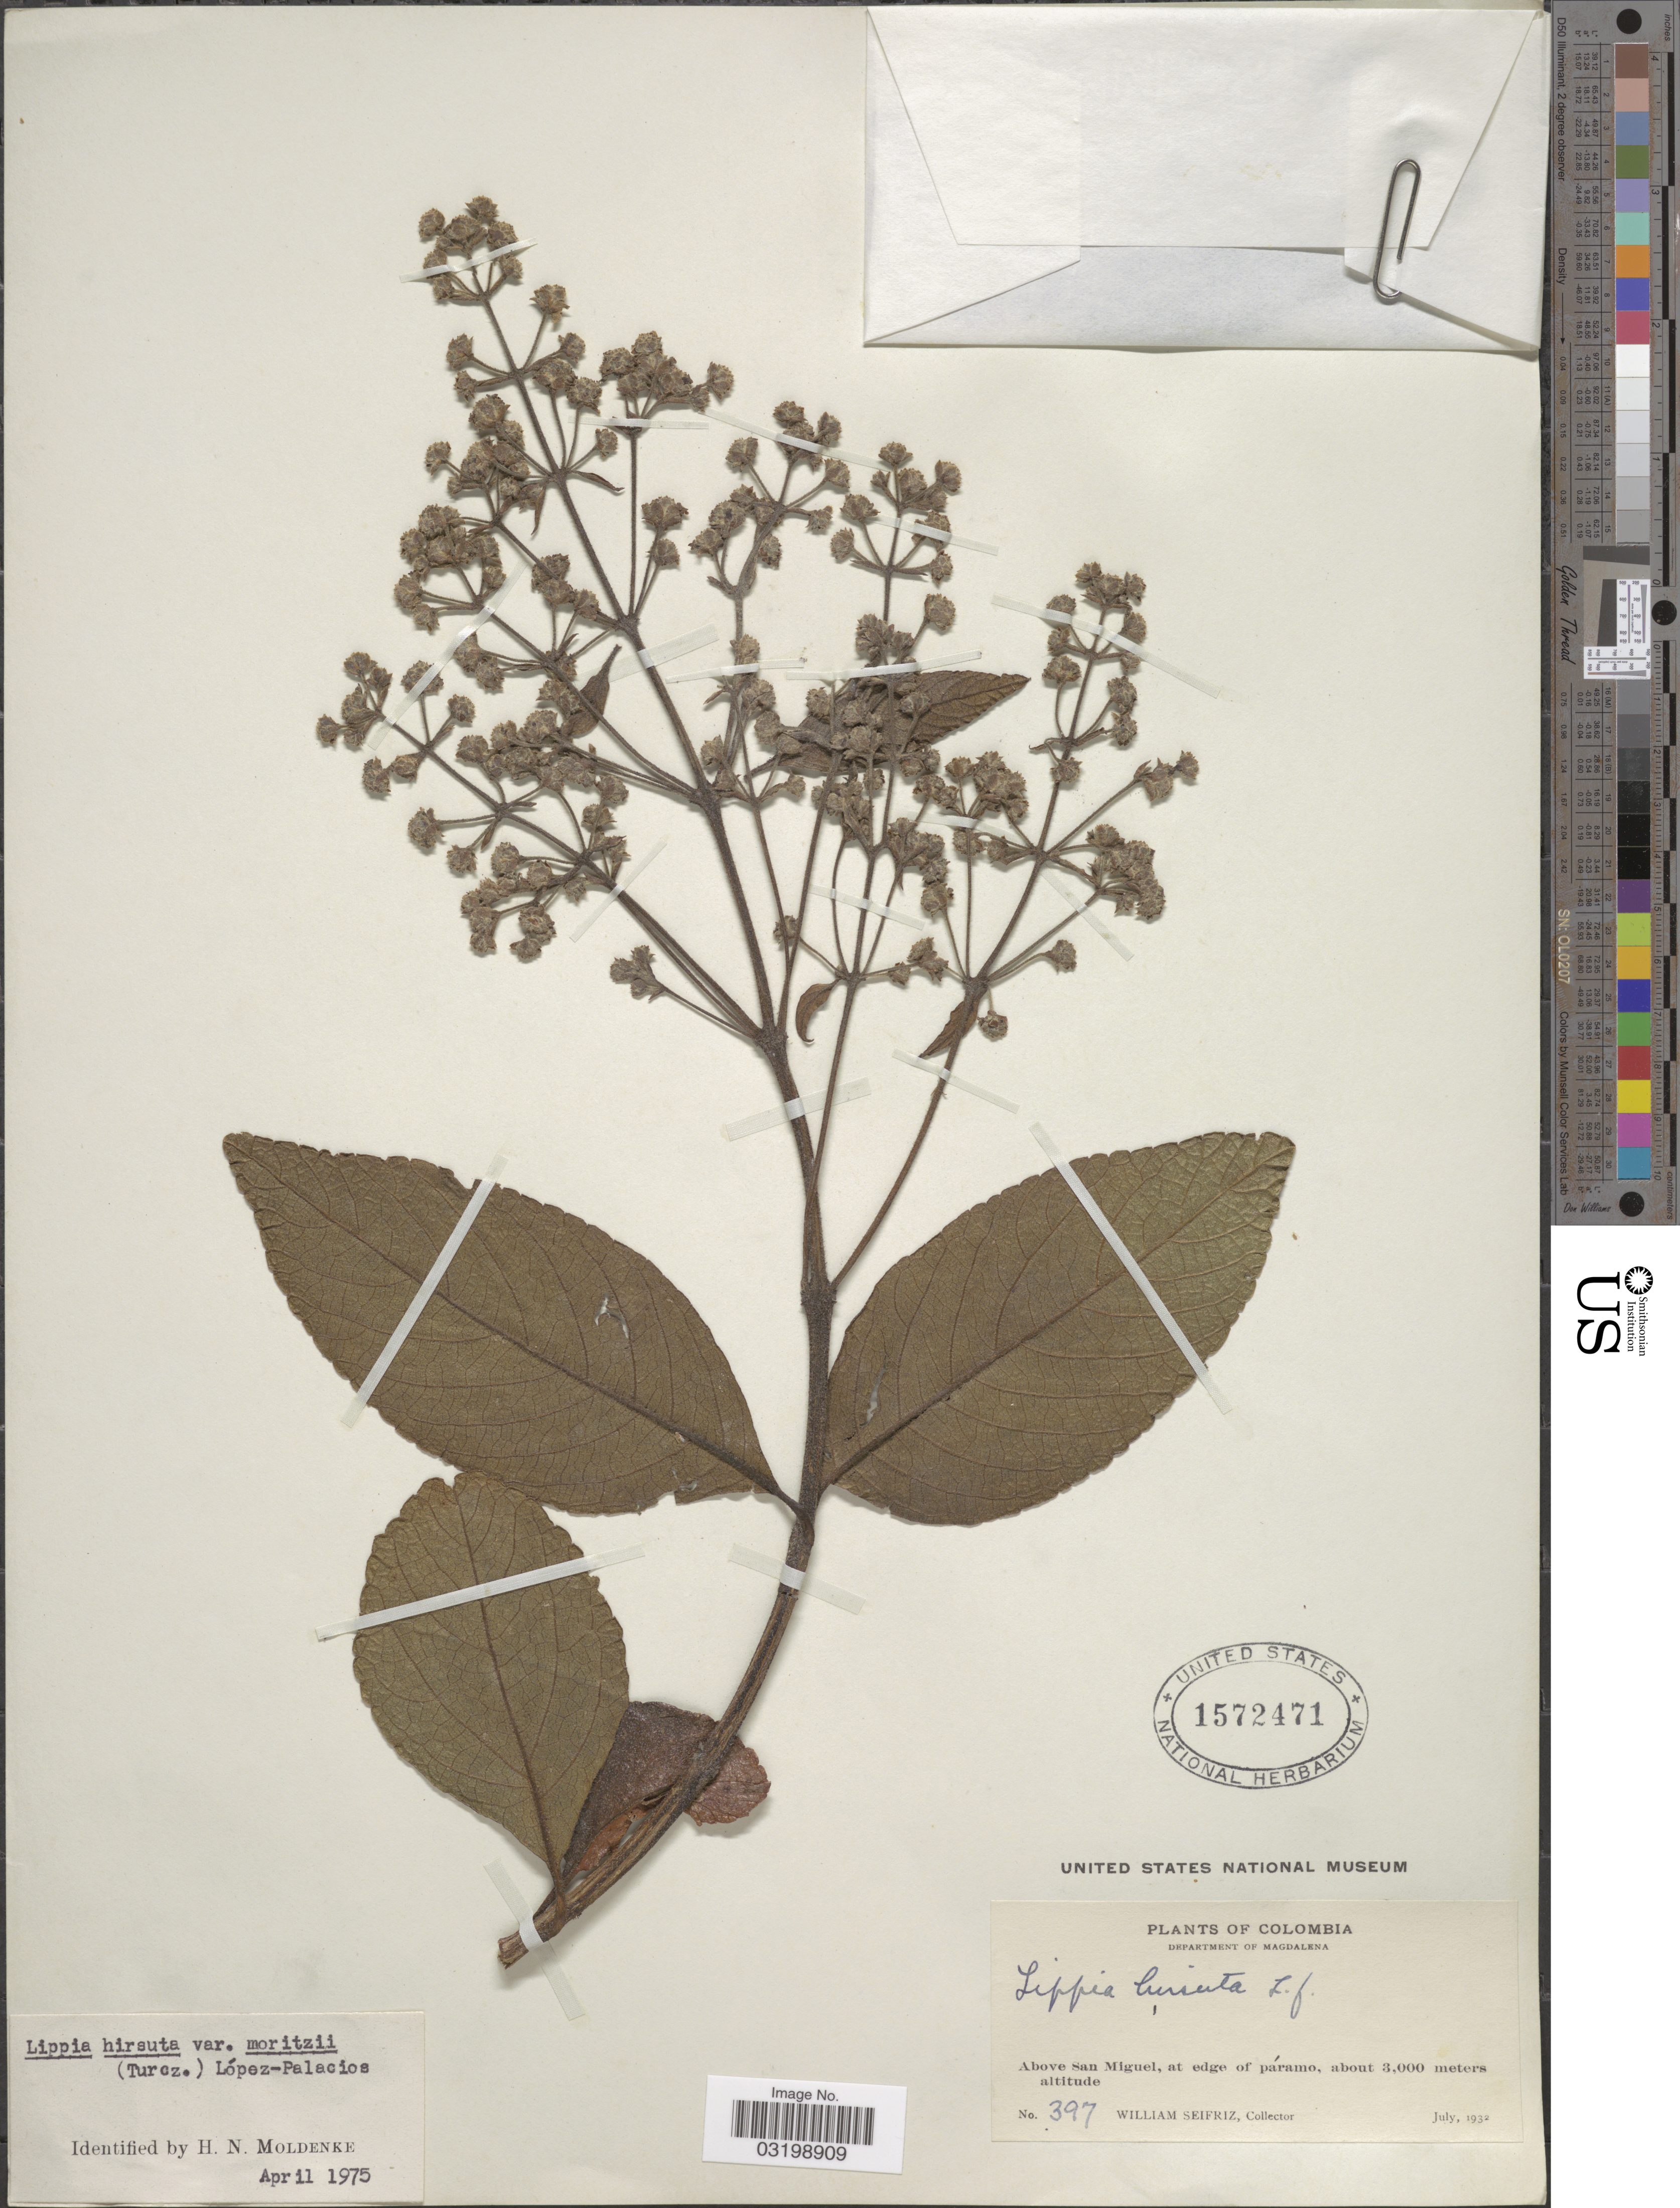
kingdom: Plantae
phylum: Tracheophyta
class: Magnoliopsida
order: Lamiales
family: Verbenaceae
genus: Lippia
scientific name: Lippia hirsuta var. moritzii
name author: L.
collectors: W. Seifriz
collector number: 397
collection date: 1932-07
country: Colombia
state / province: Magdalena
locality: Department of Magdalena. Above San Miguel.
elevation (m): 3000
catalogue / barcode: US 1572471